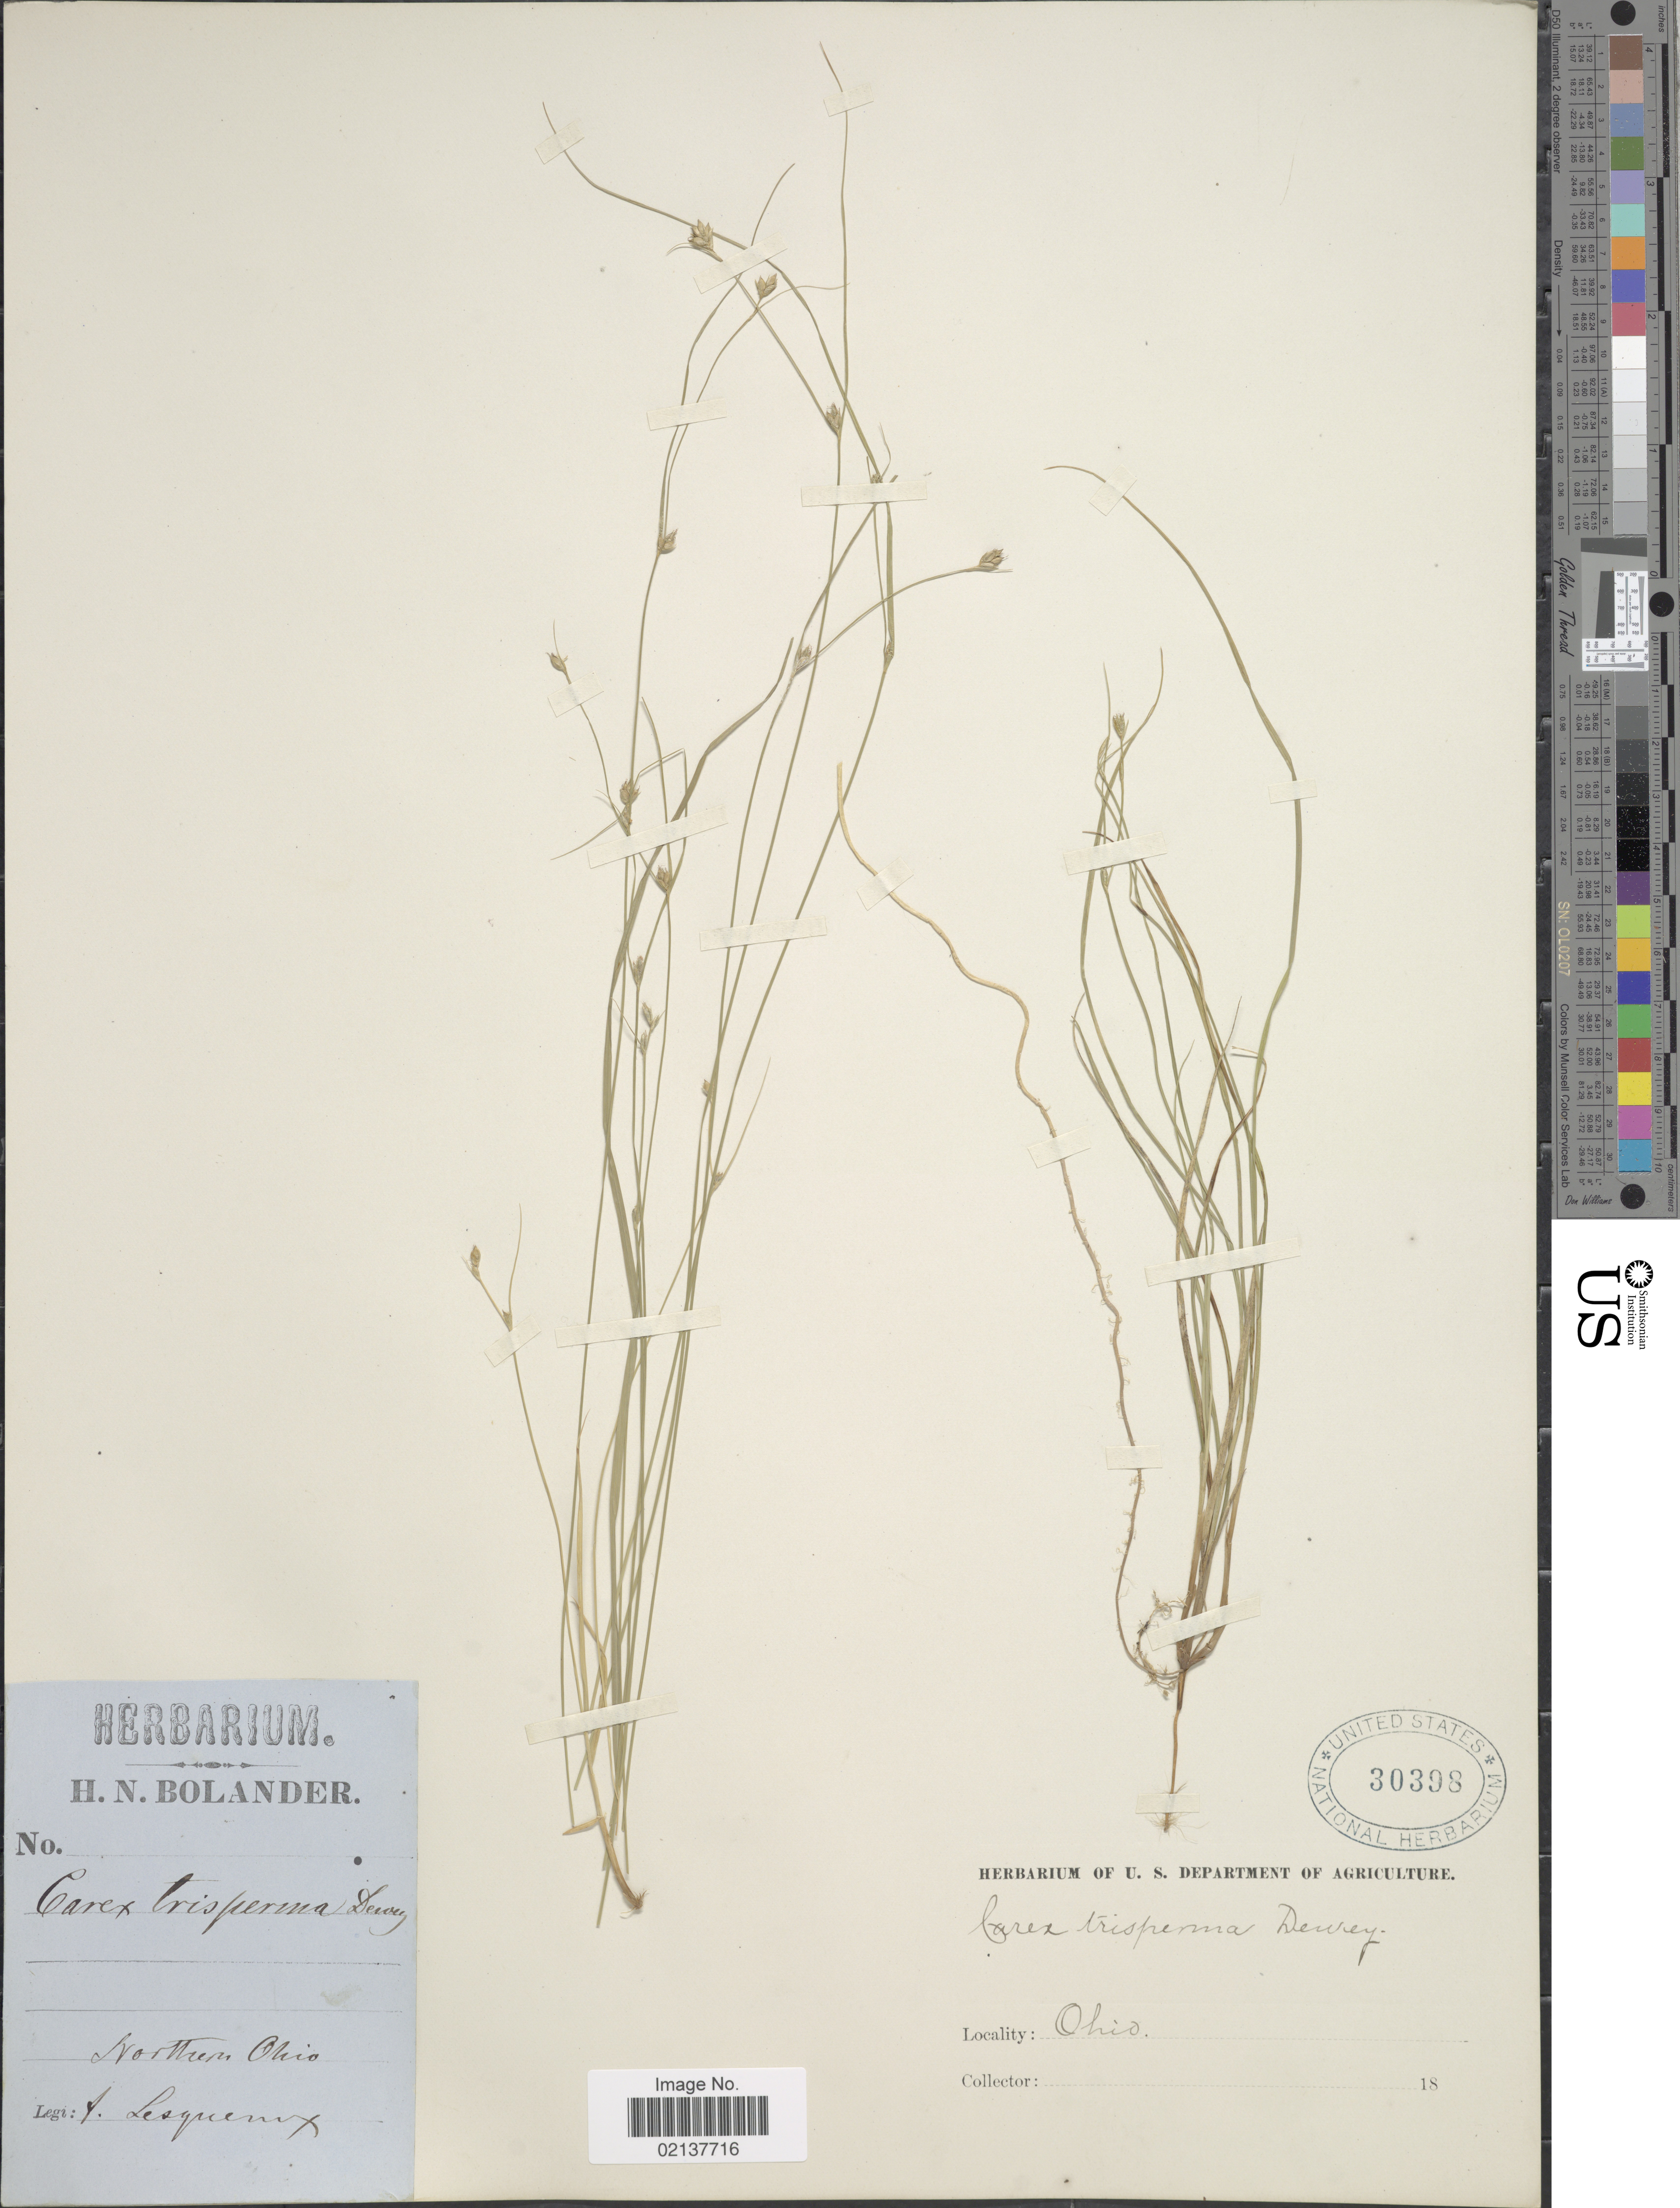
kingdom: Plantae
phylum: Tracheophyta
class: Liliopsida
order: Poales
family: Cyperaceae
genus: Carex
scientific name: Carex trisperma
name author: Dewey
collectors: C. L. Lesquereux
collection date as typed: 18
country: United States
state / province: Ohio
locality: Northern Ohio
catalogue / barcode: US 30398